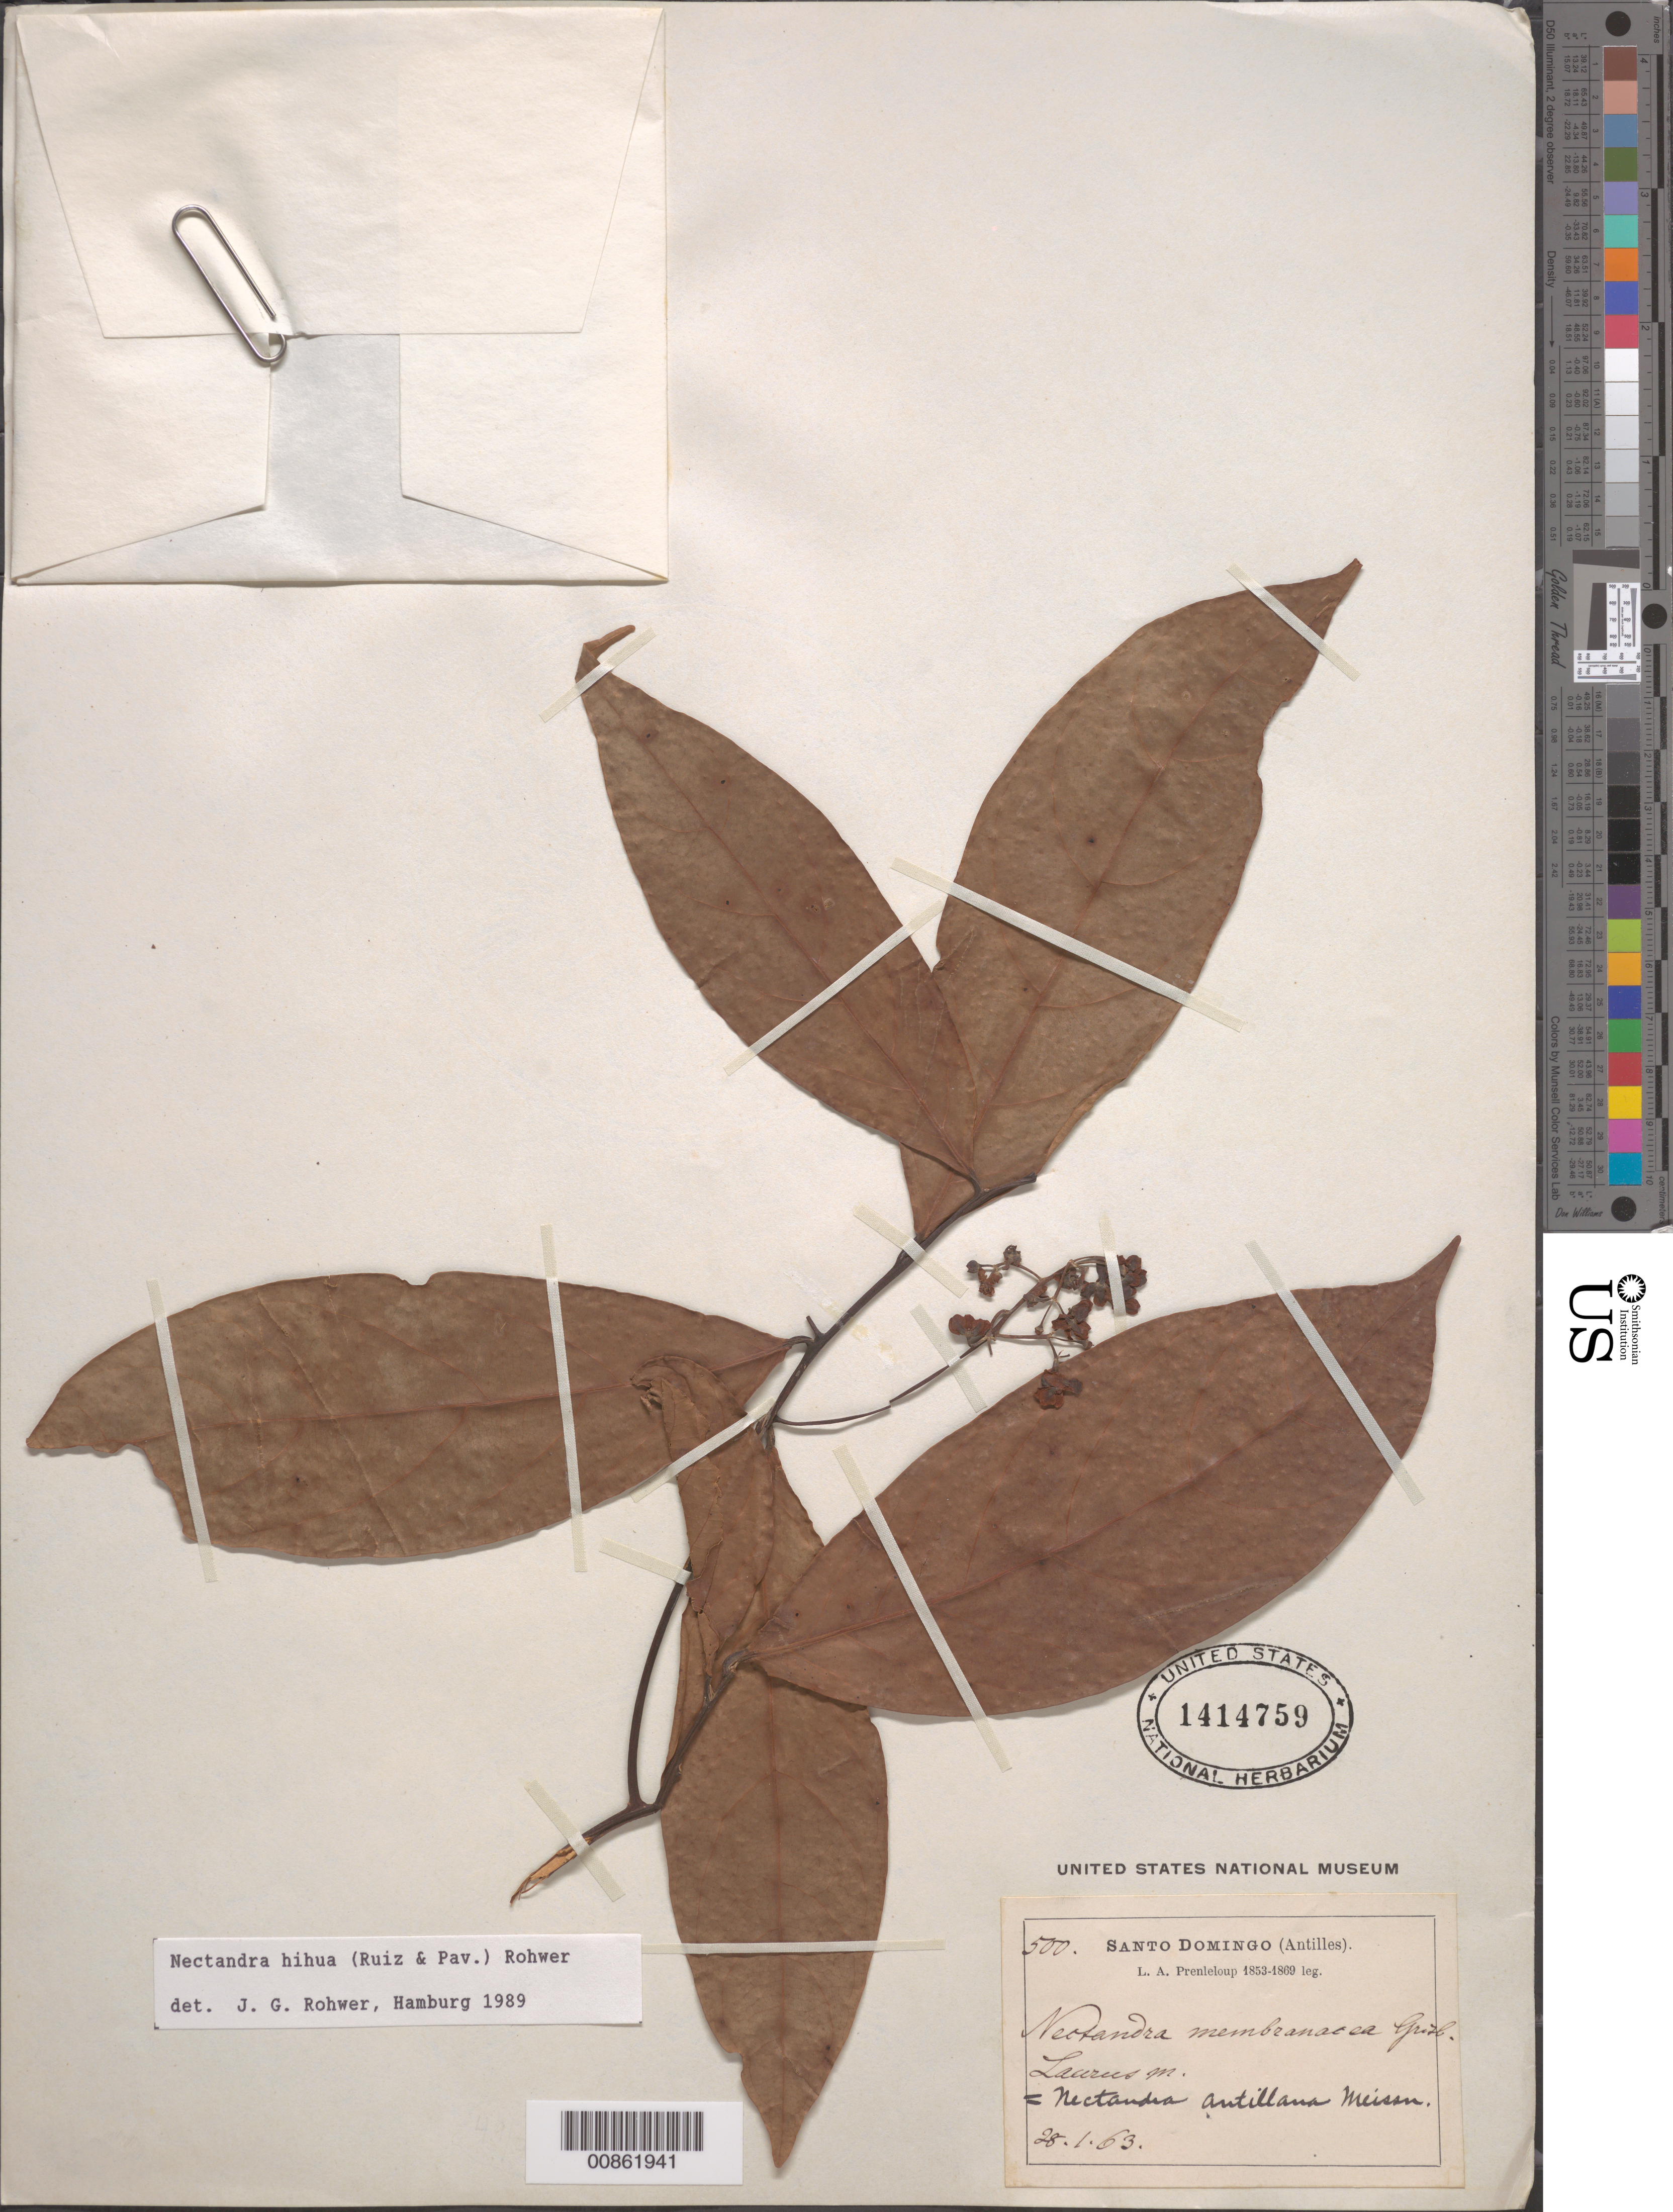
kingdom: Plantae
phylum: Tracheophyta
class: Magnoliopsida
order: Laurales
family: Lauraceae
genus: Nectandra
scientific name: Nectandra hihua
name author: (Ruiz & Pav.) Rohwer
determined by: Rohwer, J. G.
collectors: L. Prenleloup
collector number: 500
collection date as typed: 28 Jan 1863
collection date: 1863-01-28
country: Dominican Republic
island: Hispaniola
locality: Dominican Republic.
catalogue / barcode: US 1414759